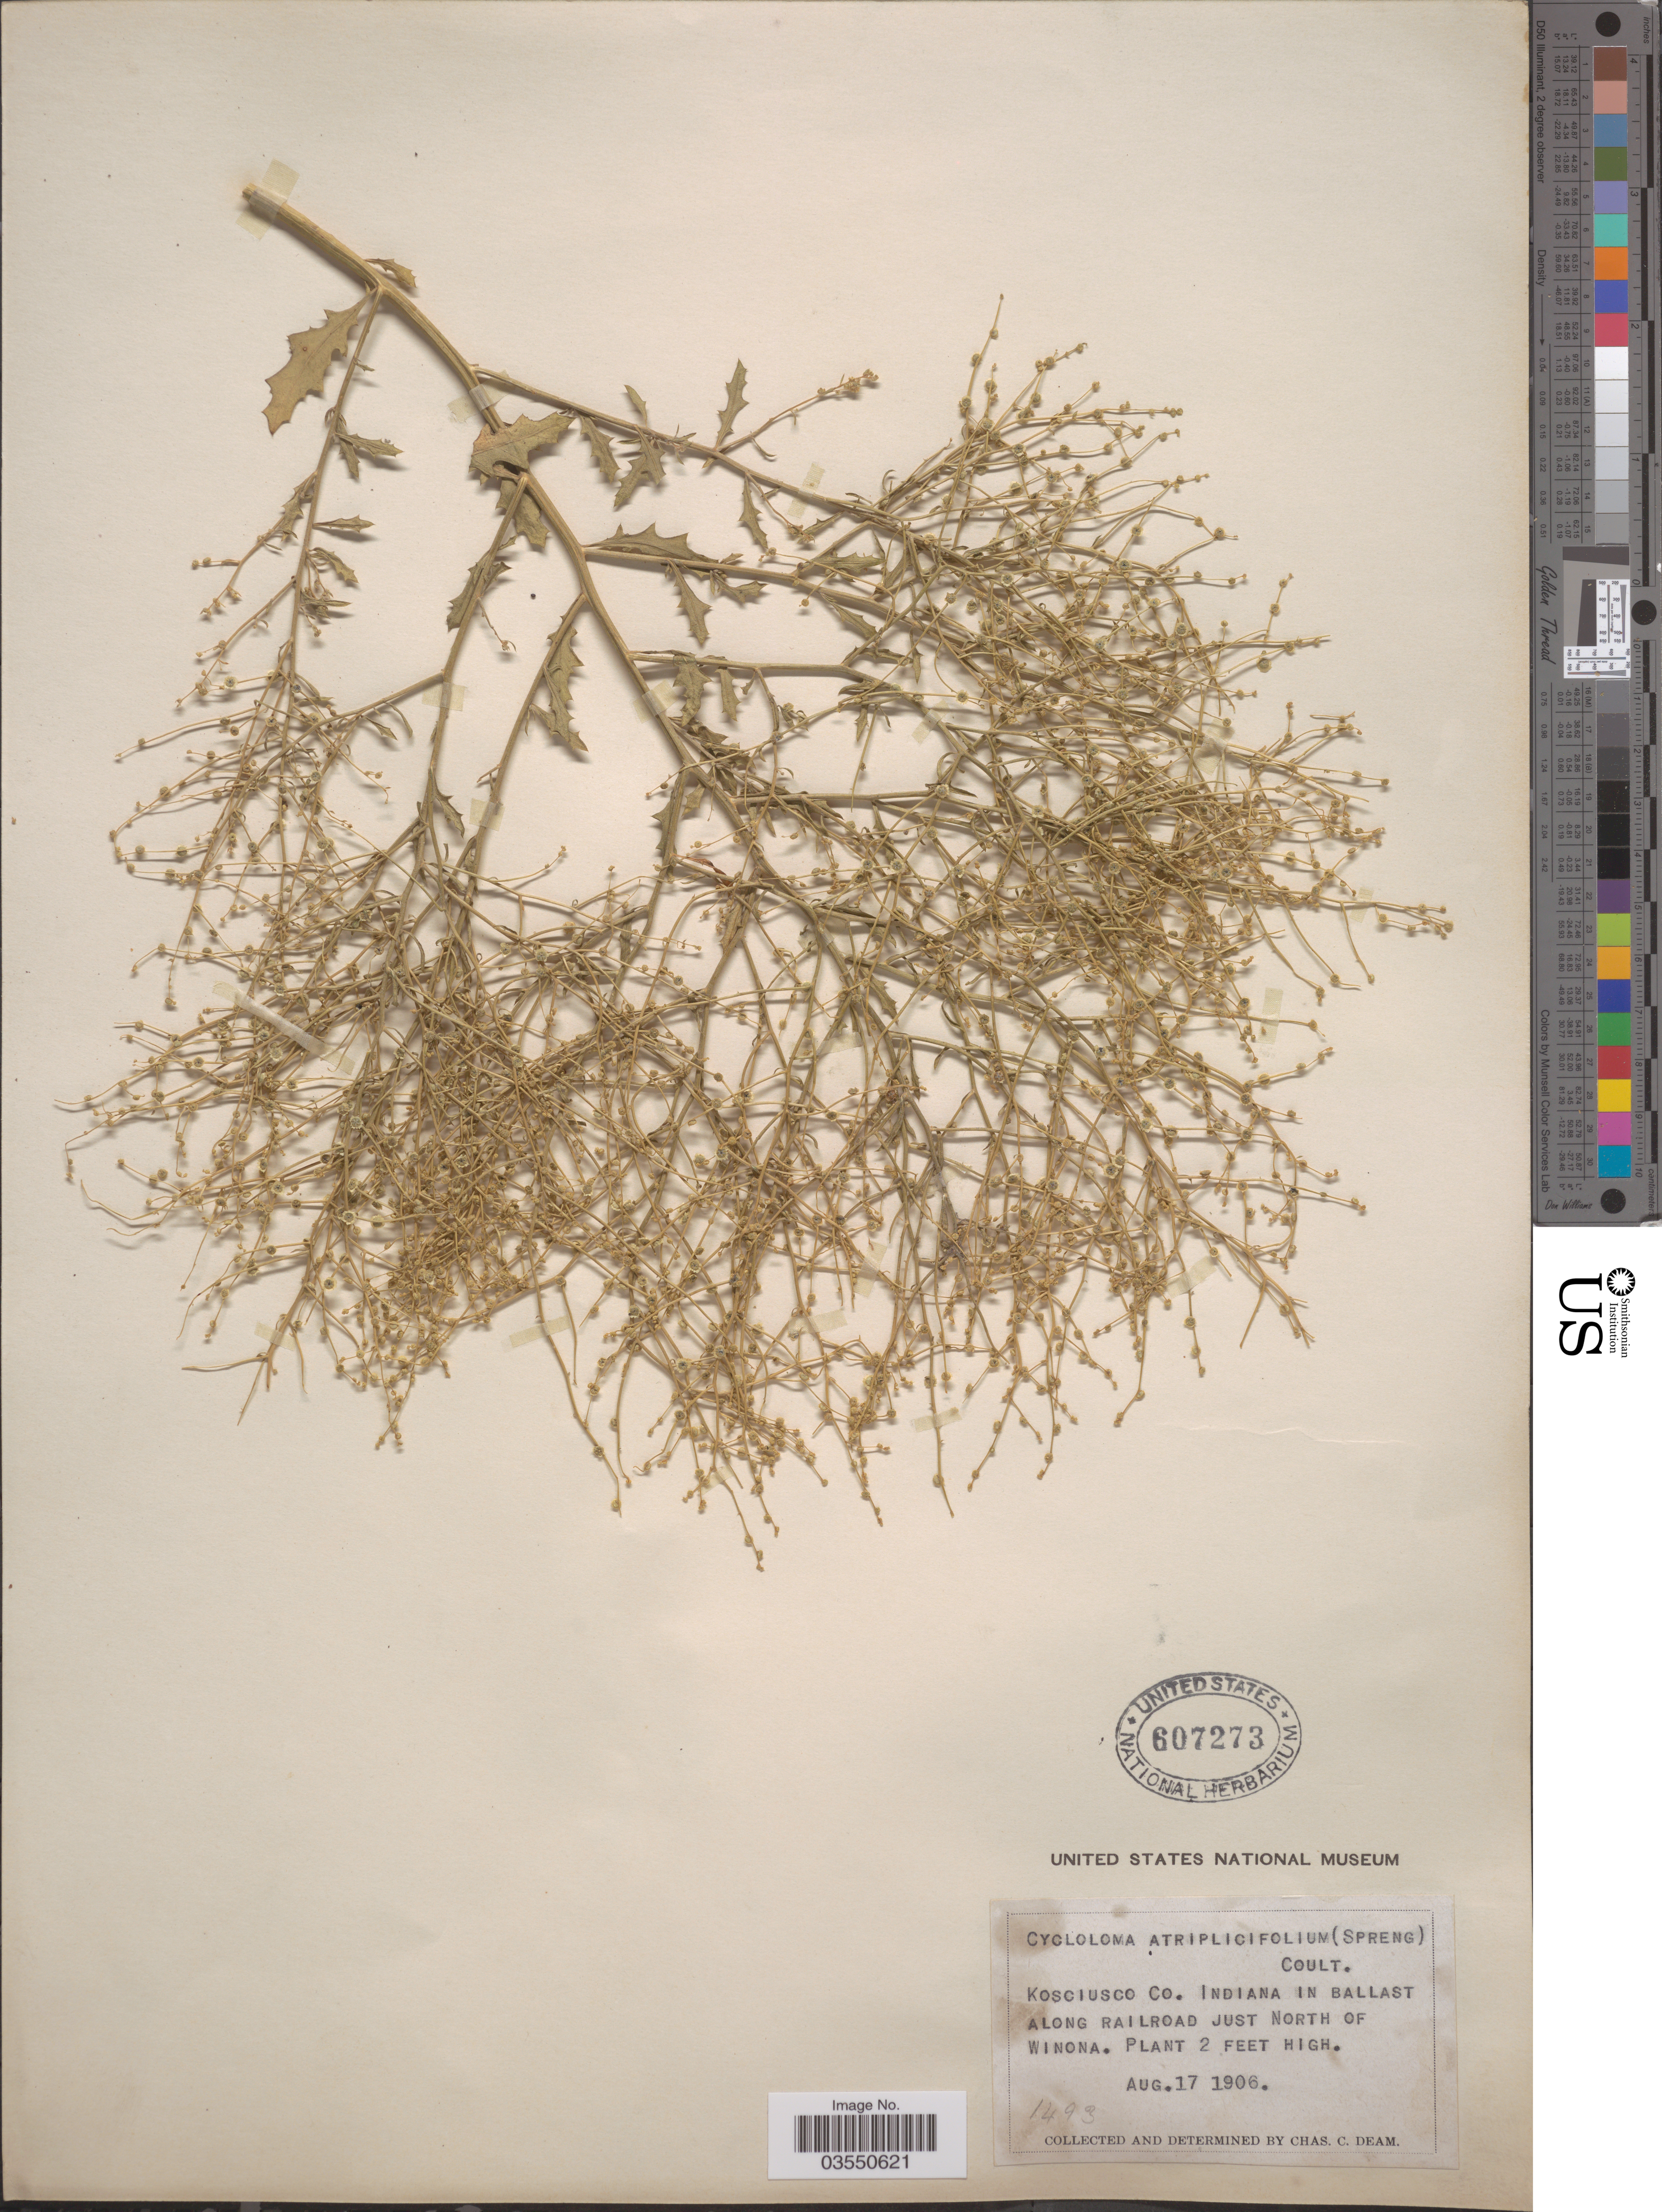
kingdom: Plantae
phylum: Tracheophyta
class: Magnoliopsida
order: Caryophyllales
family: Amaranthaceae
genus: Dysphania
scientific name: Dysphania atriplicifolia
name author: (Spreng.) G. Kadereit et al.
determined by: U.S. National Herbarium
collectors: C. C. Deam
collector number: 1493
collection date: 1906-08-17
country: United States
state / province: Indiana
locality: Kosciusco Co. In ballast along railroad just north of Winona.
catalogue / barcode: US 607273